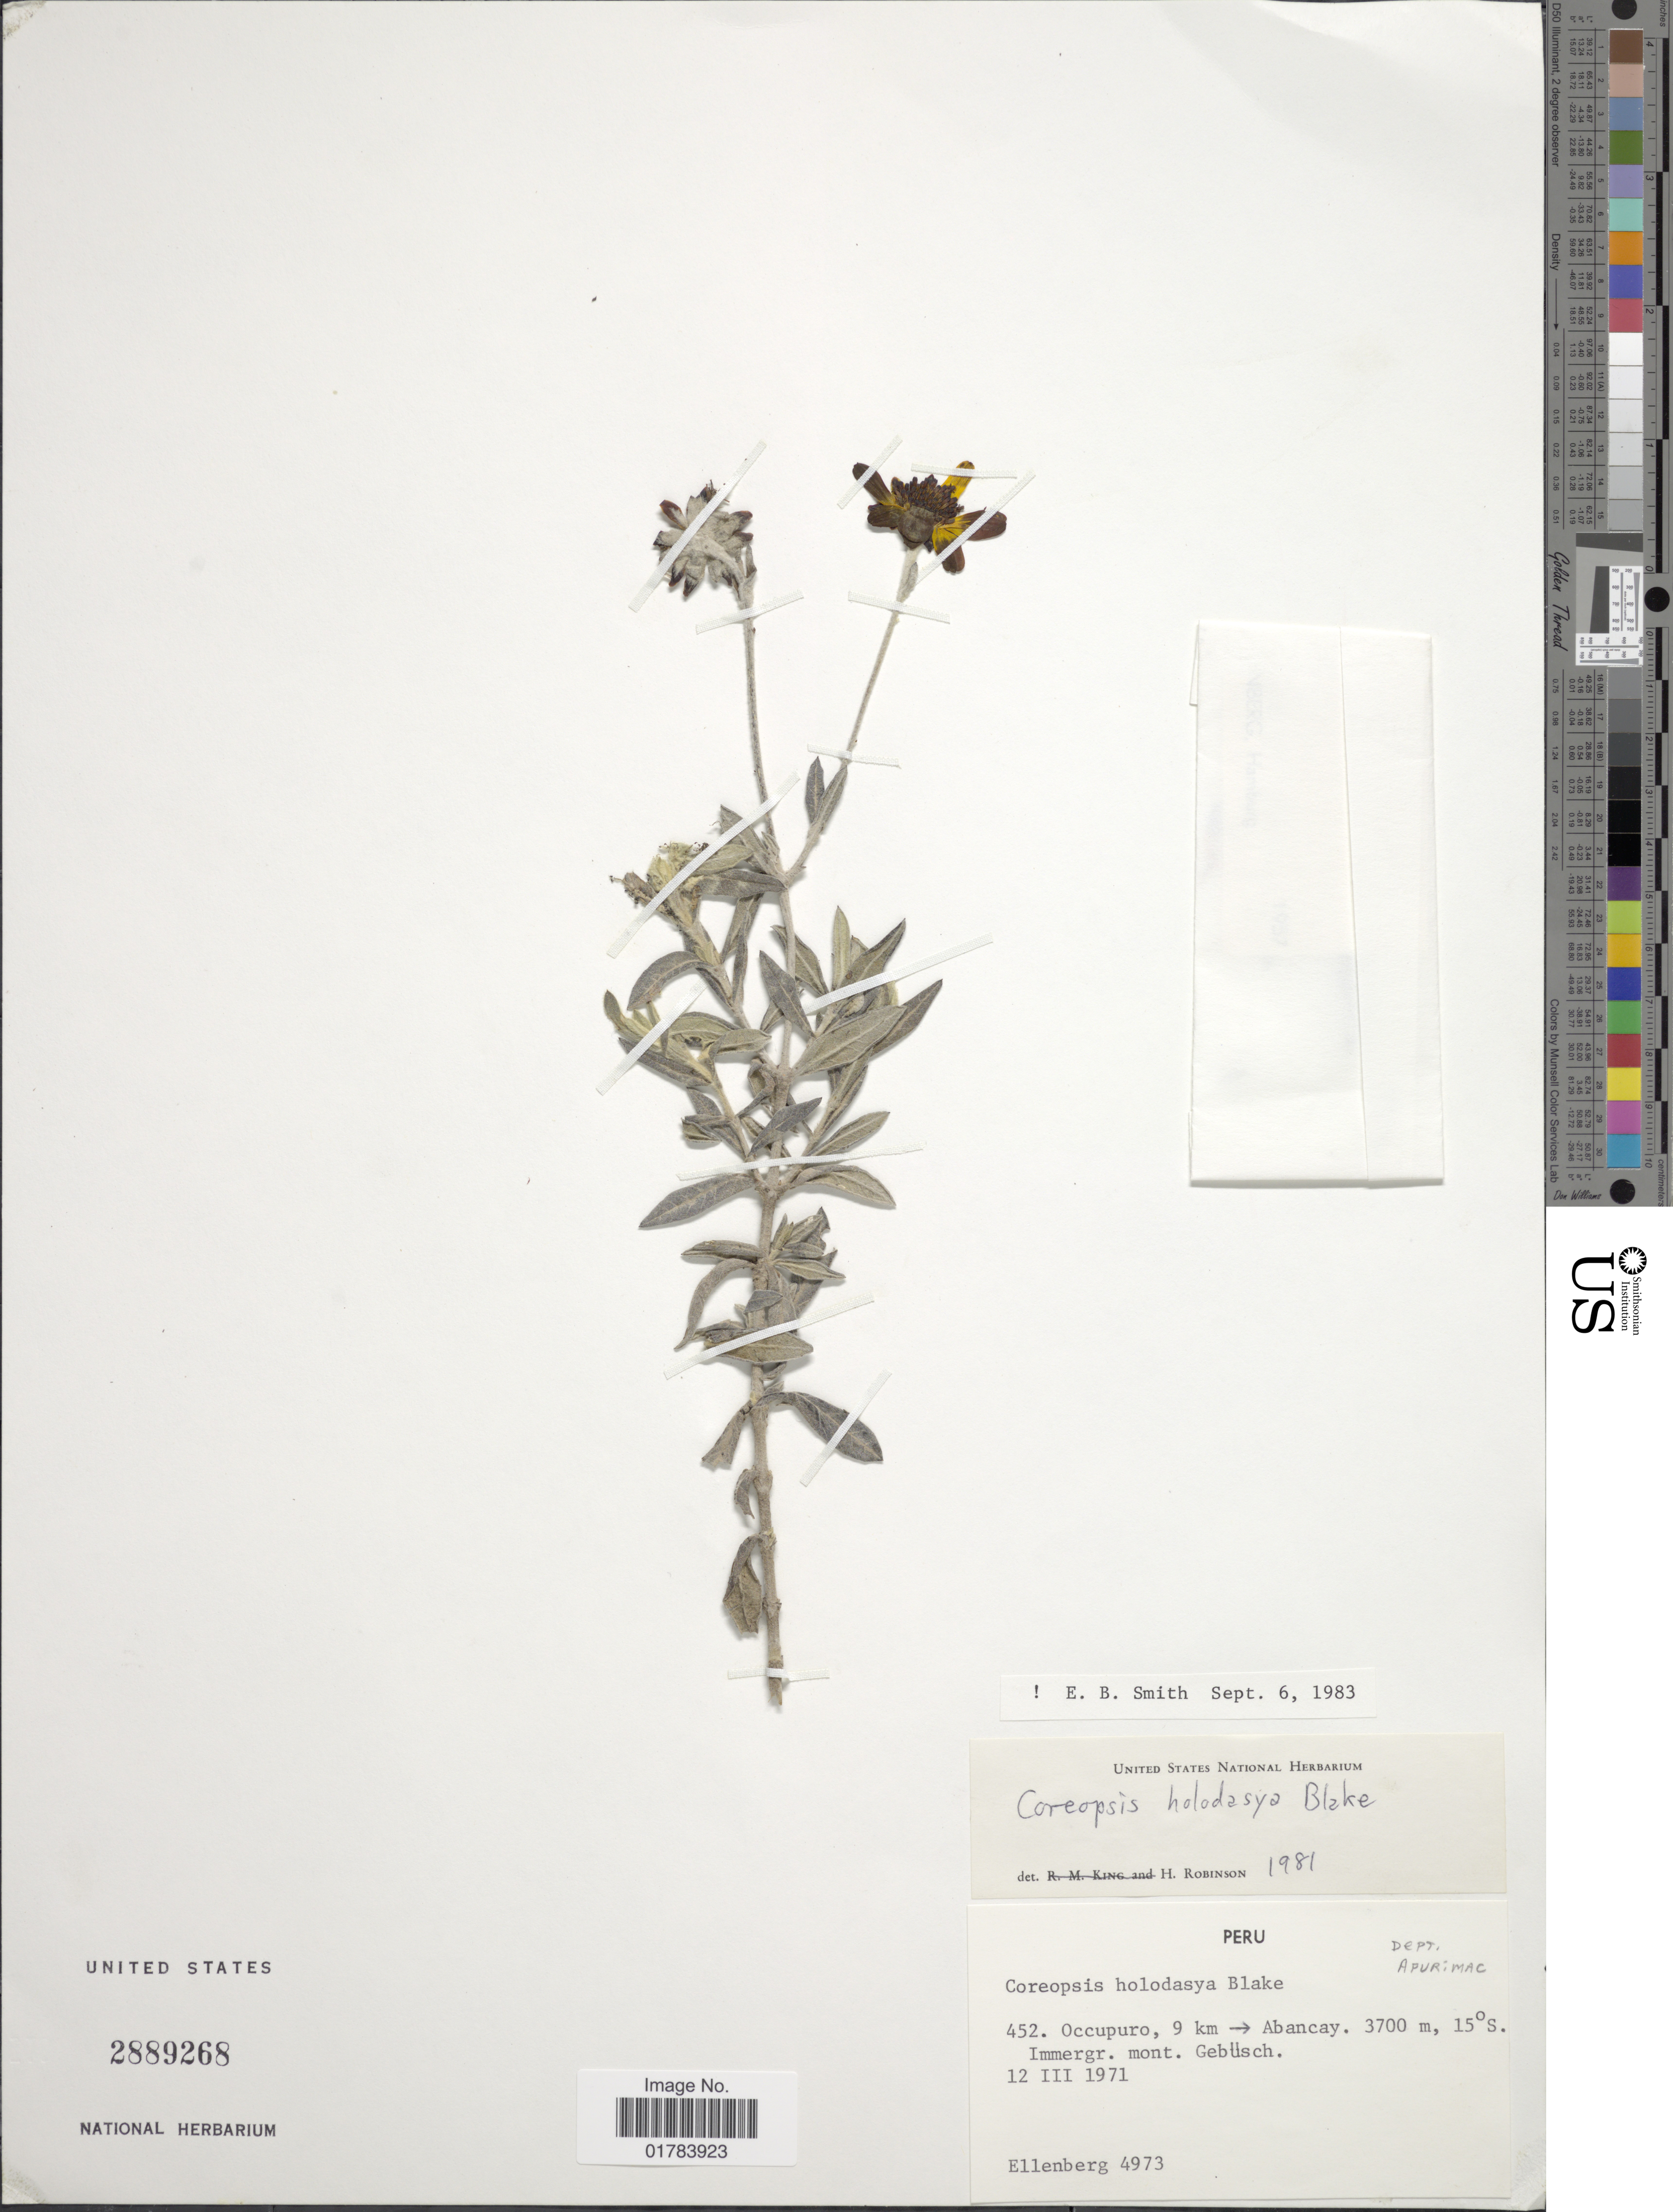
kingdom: Plantae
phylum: Tracheophyta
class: Magnoliopsida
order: Asterales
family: Asteraceae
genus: Coreopsis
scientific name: Coreopsis holodasya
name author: S.F. Blake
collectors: H. Ellenberg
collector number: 4973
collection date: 1971-03-12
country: Peru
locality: Occupuro, 9 km --> Abancay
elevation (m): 3700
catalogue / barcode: US 2889268